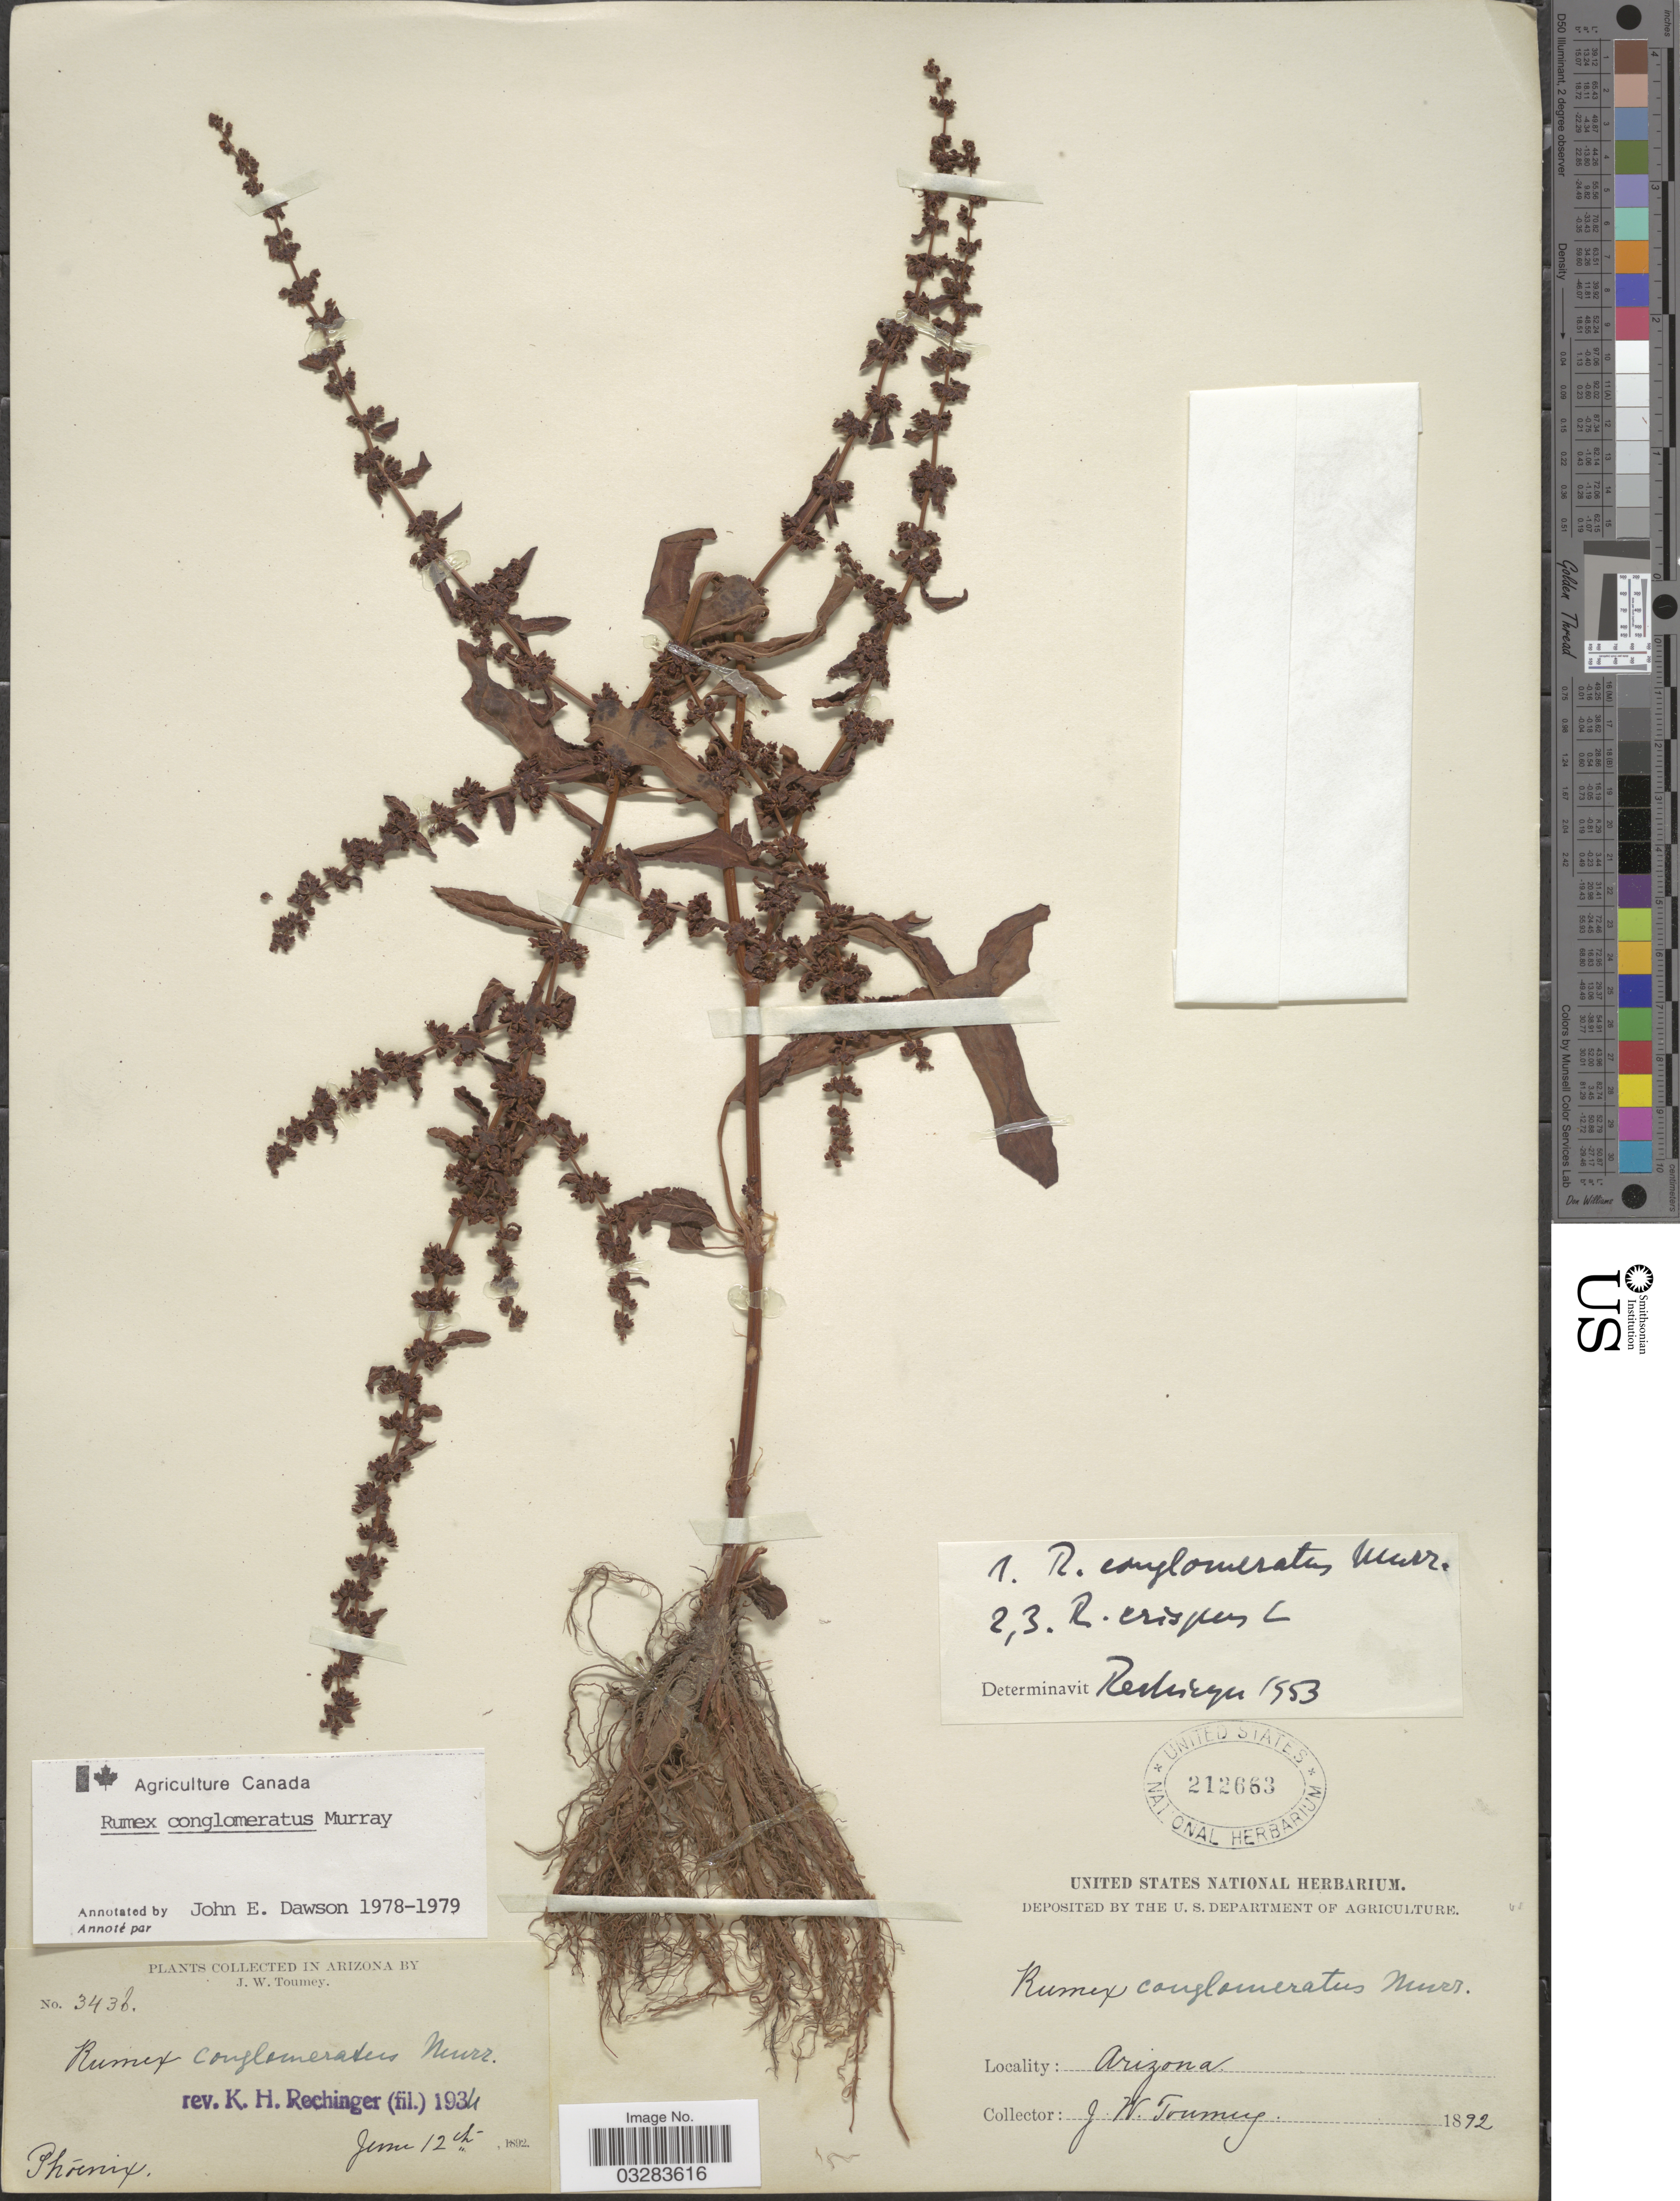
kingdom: Plantae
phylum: Tracheophyta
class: Magnoliopsida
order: Caryophyllales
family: Polygonaceae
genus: Rumex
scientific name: Rumex conglomeratus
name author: Murray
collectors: J. W. Toumey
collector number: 343b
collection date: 1892-06-12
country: United States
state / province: Arizona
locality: Phoenix.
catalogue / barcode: US 212663